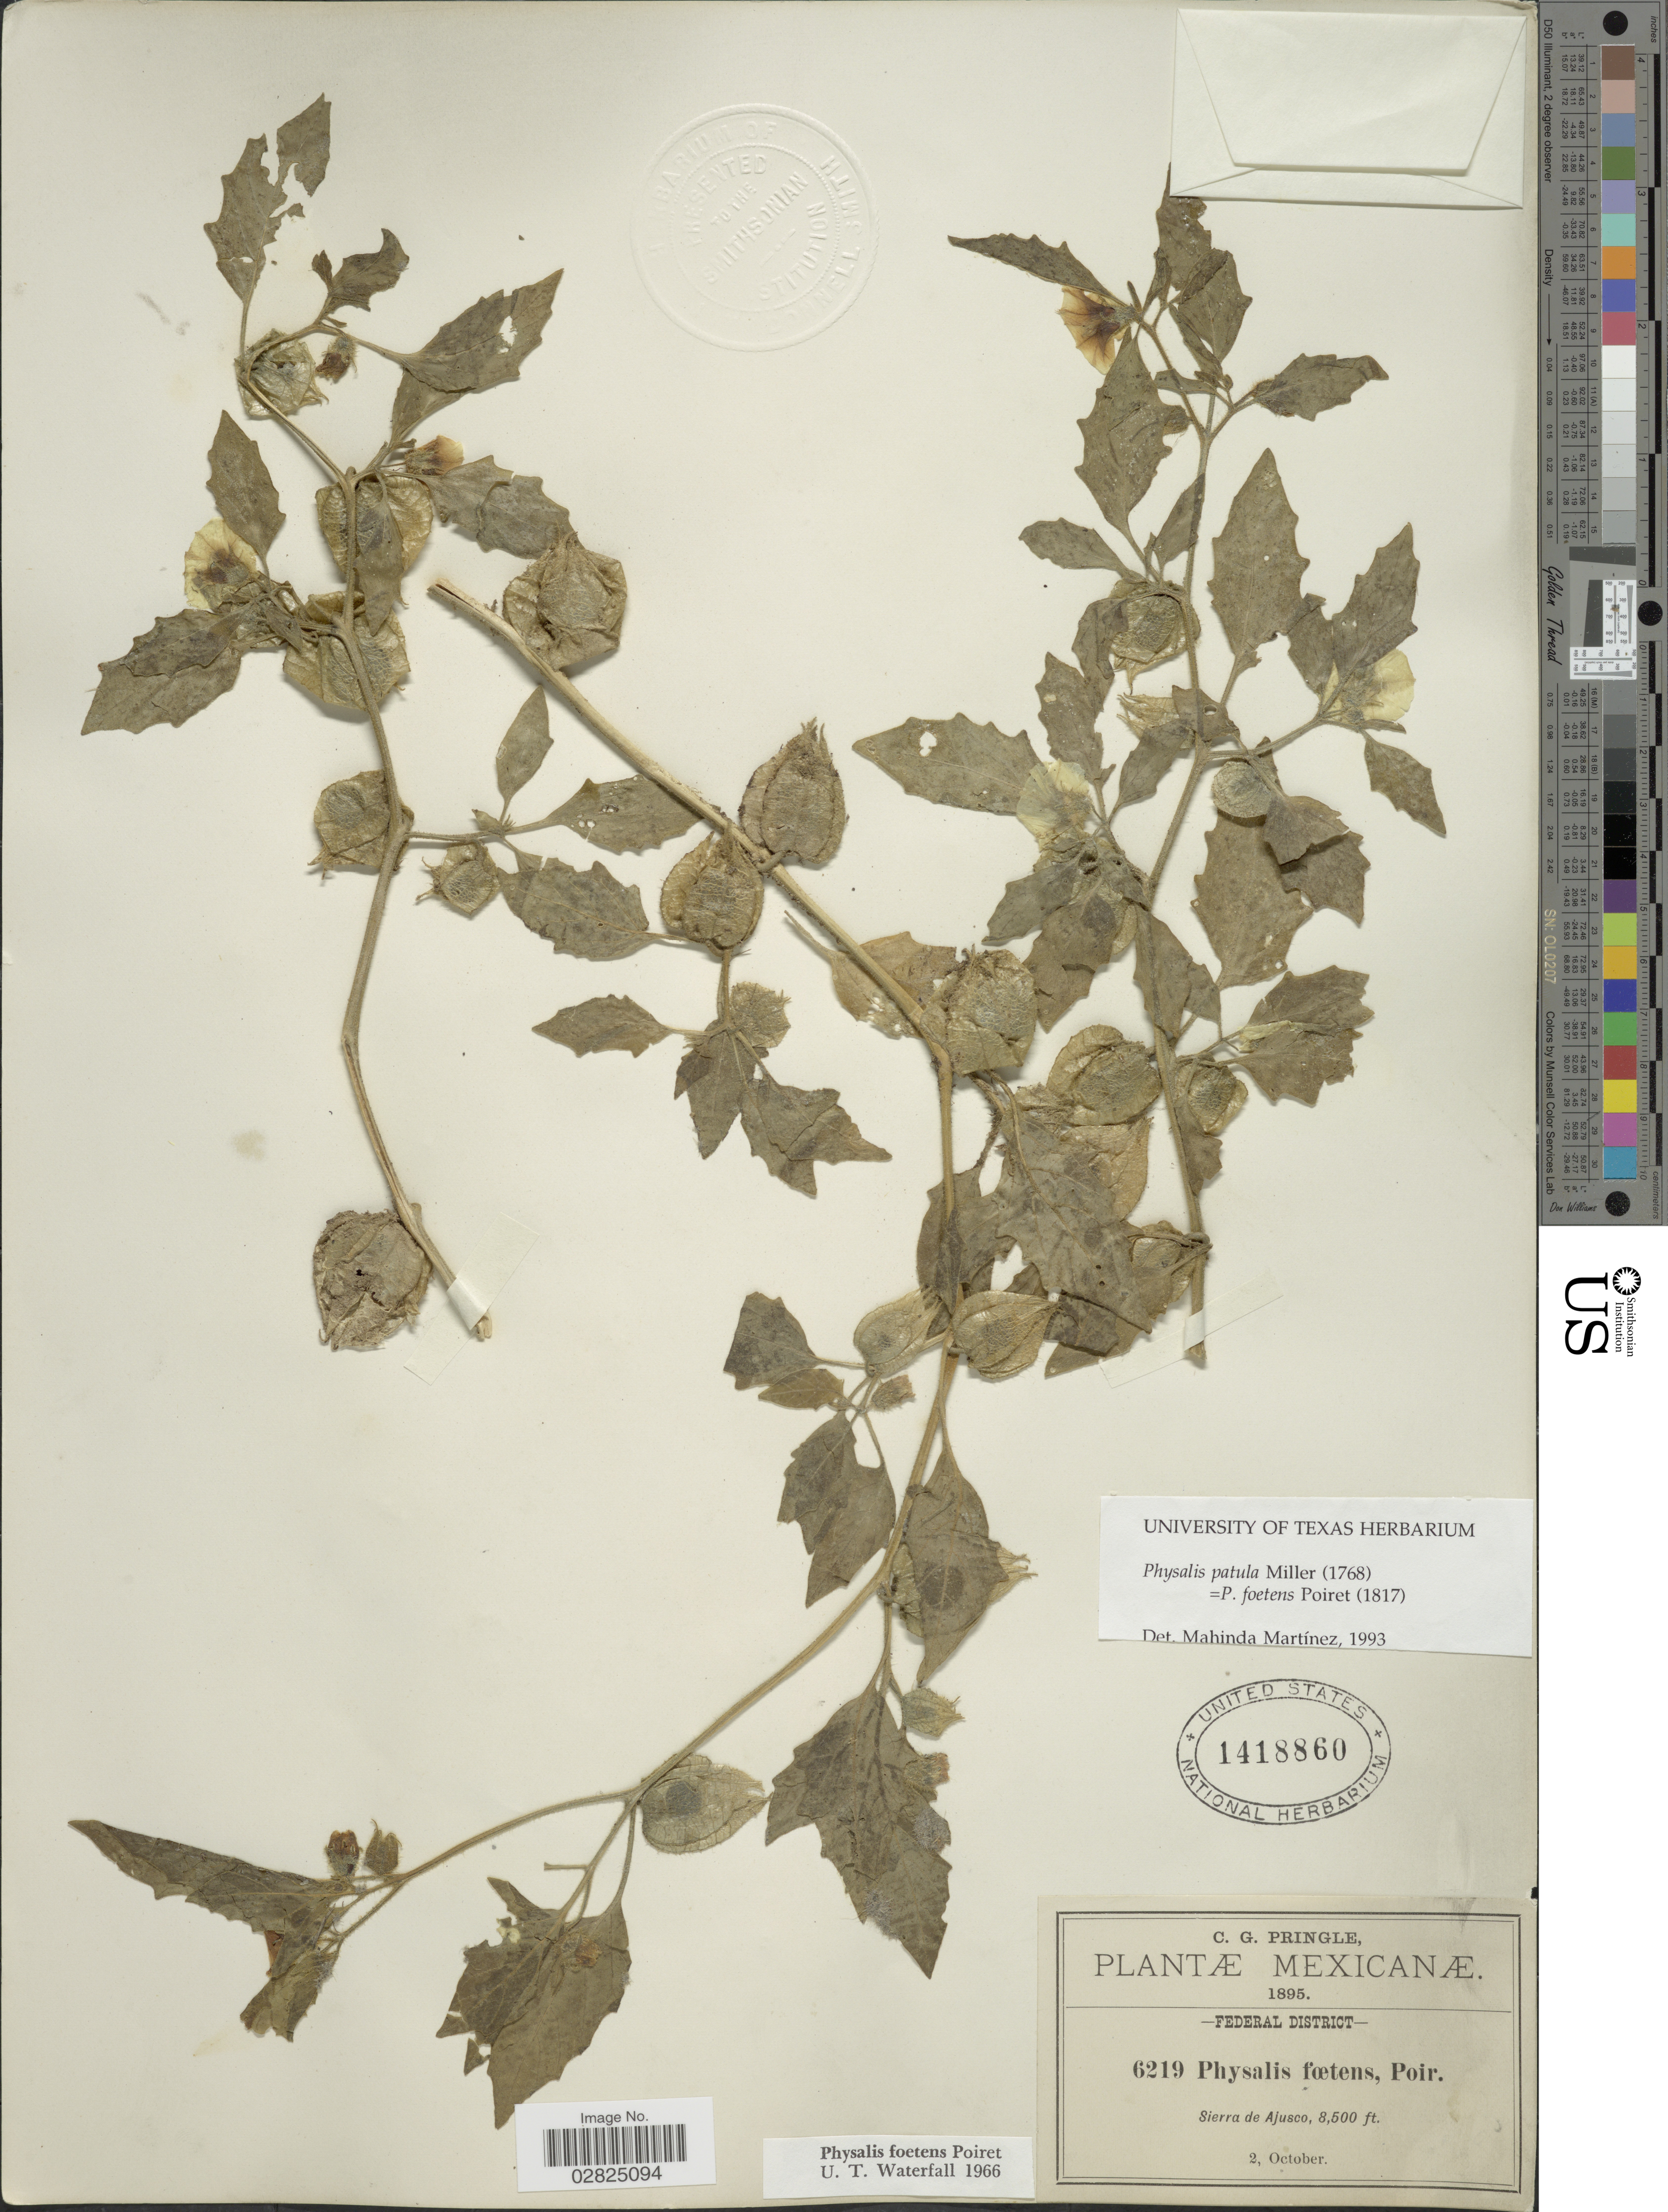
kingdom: Plantae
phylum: Tracheophyta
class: Magnoliopsida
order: Solanales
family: Solanaceae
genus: Physalis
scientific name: Physalis patula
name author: Mill.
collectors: C. G. Pringle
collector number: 6219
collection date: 1895-10-02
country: Mexico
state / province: Distrito Federal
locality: Sierra de Ajusco.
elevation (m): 2591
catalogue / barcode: US 1418860